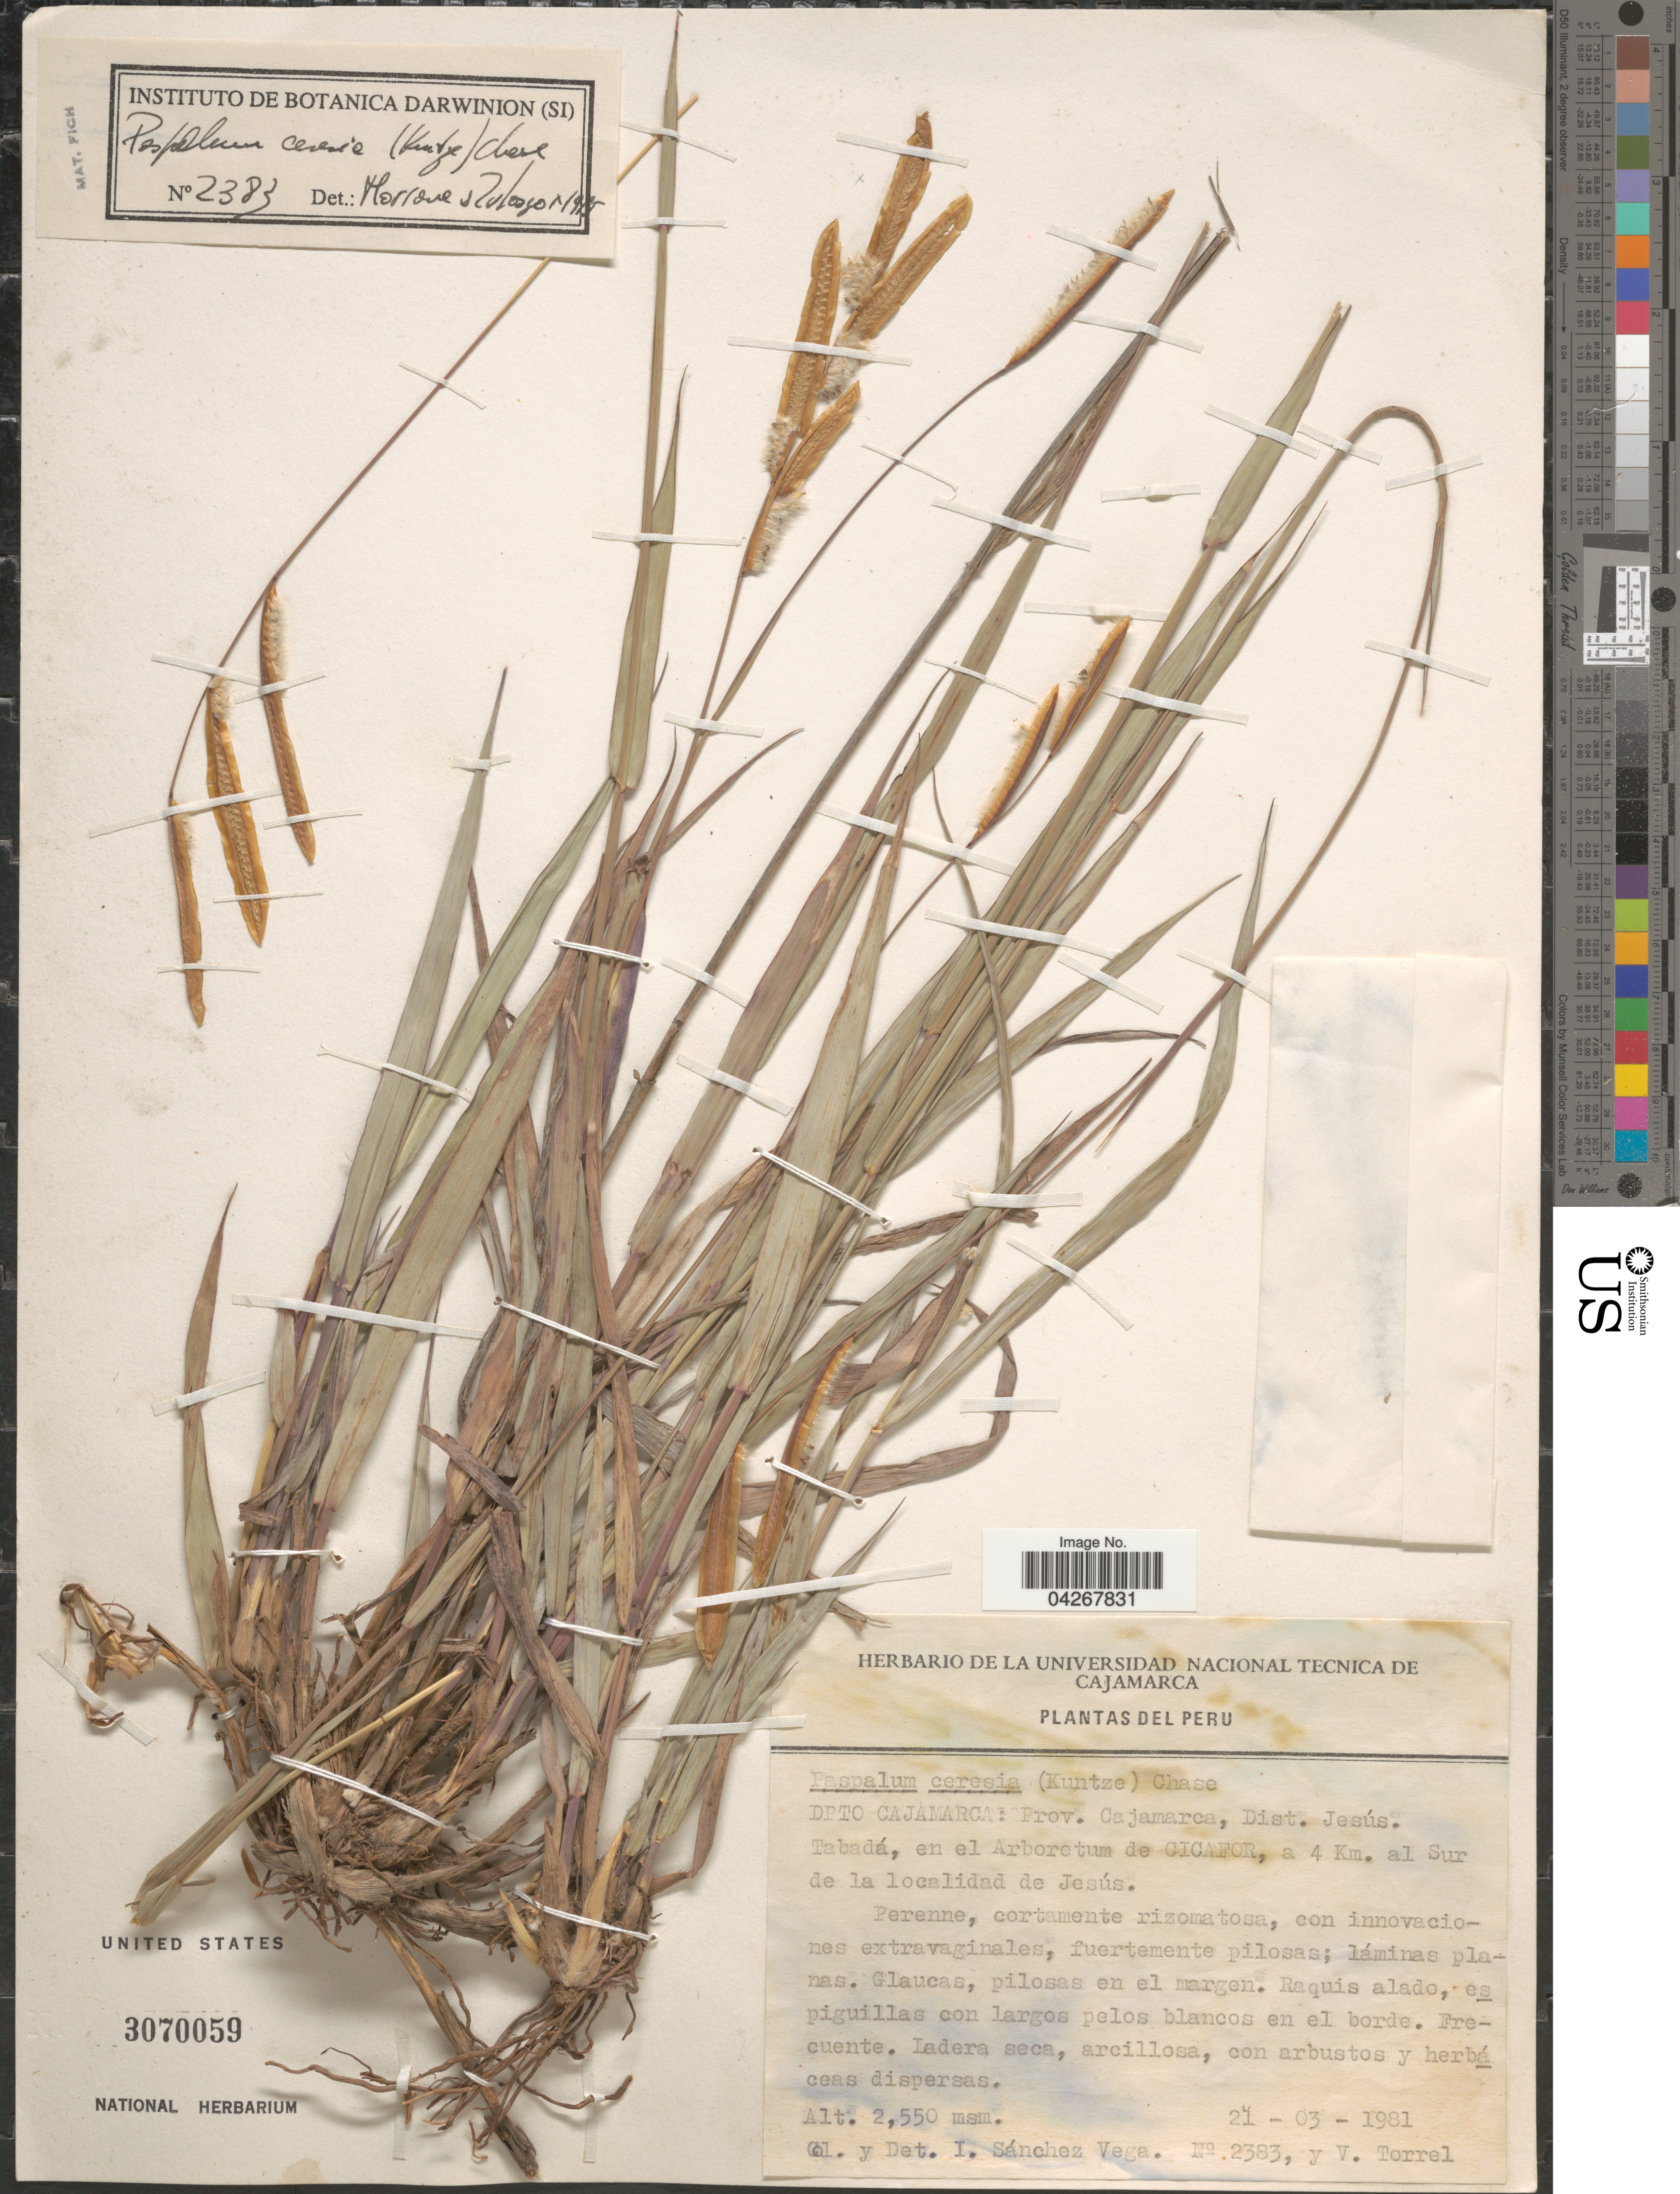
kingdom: Plantae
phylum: Tracheophyta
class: Liliopsida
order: Poales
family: Poaceae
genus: Paspalum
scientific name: Paspalum ceresia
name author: (Kuntze) Chase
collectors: I. Sánchez Vega & V. Torrel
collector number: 2383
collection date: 1981-03-21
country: Peru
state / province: Cajamarca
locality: Dpto Cajamarca: Prov. Cajamarca, Dist. Jesús. Tabadá, en el Arboretum de Cicafor, a 4 Km. al Surde la localidad de Jesús.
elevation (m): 2550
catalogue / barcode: US 3070059